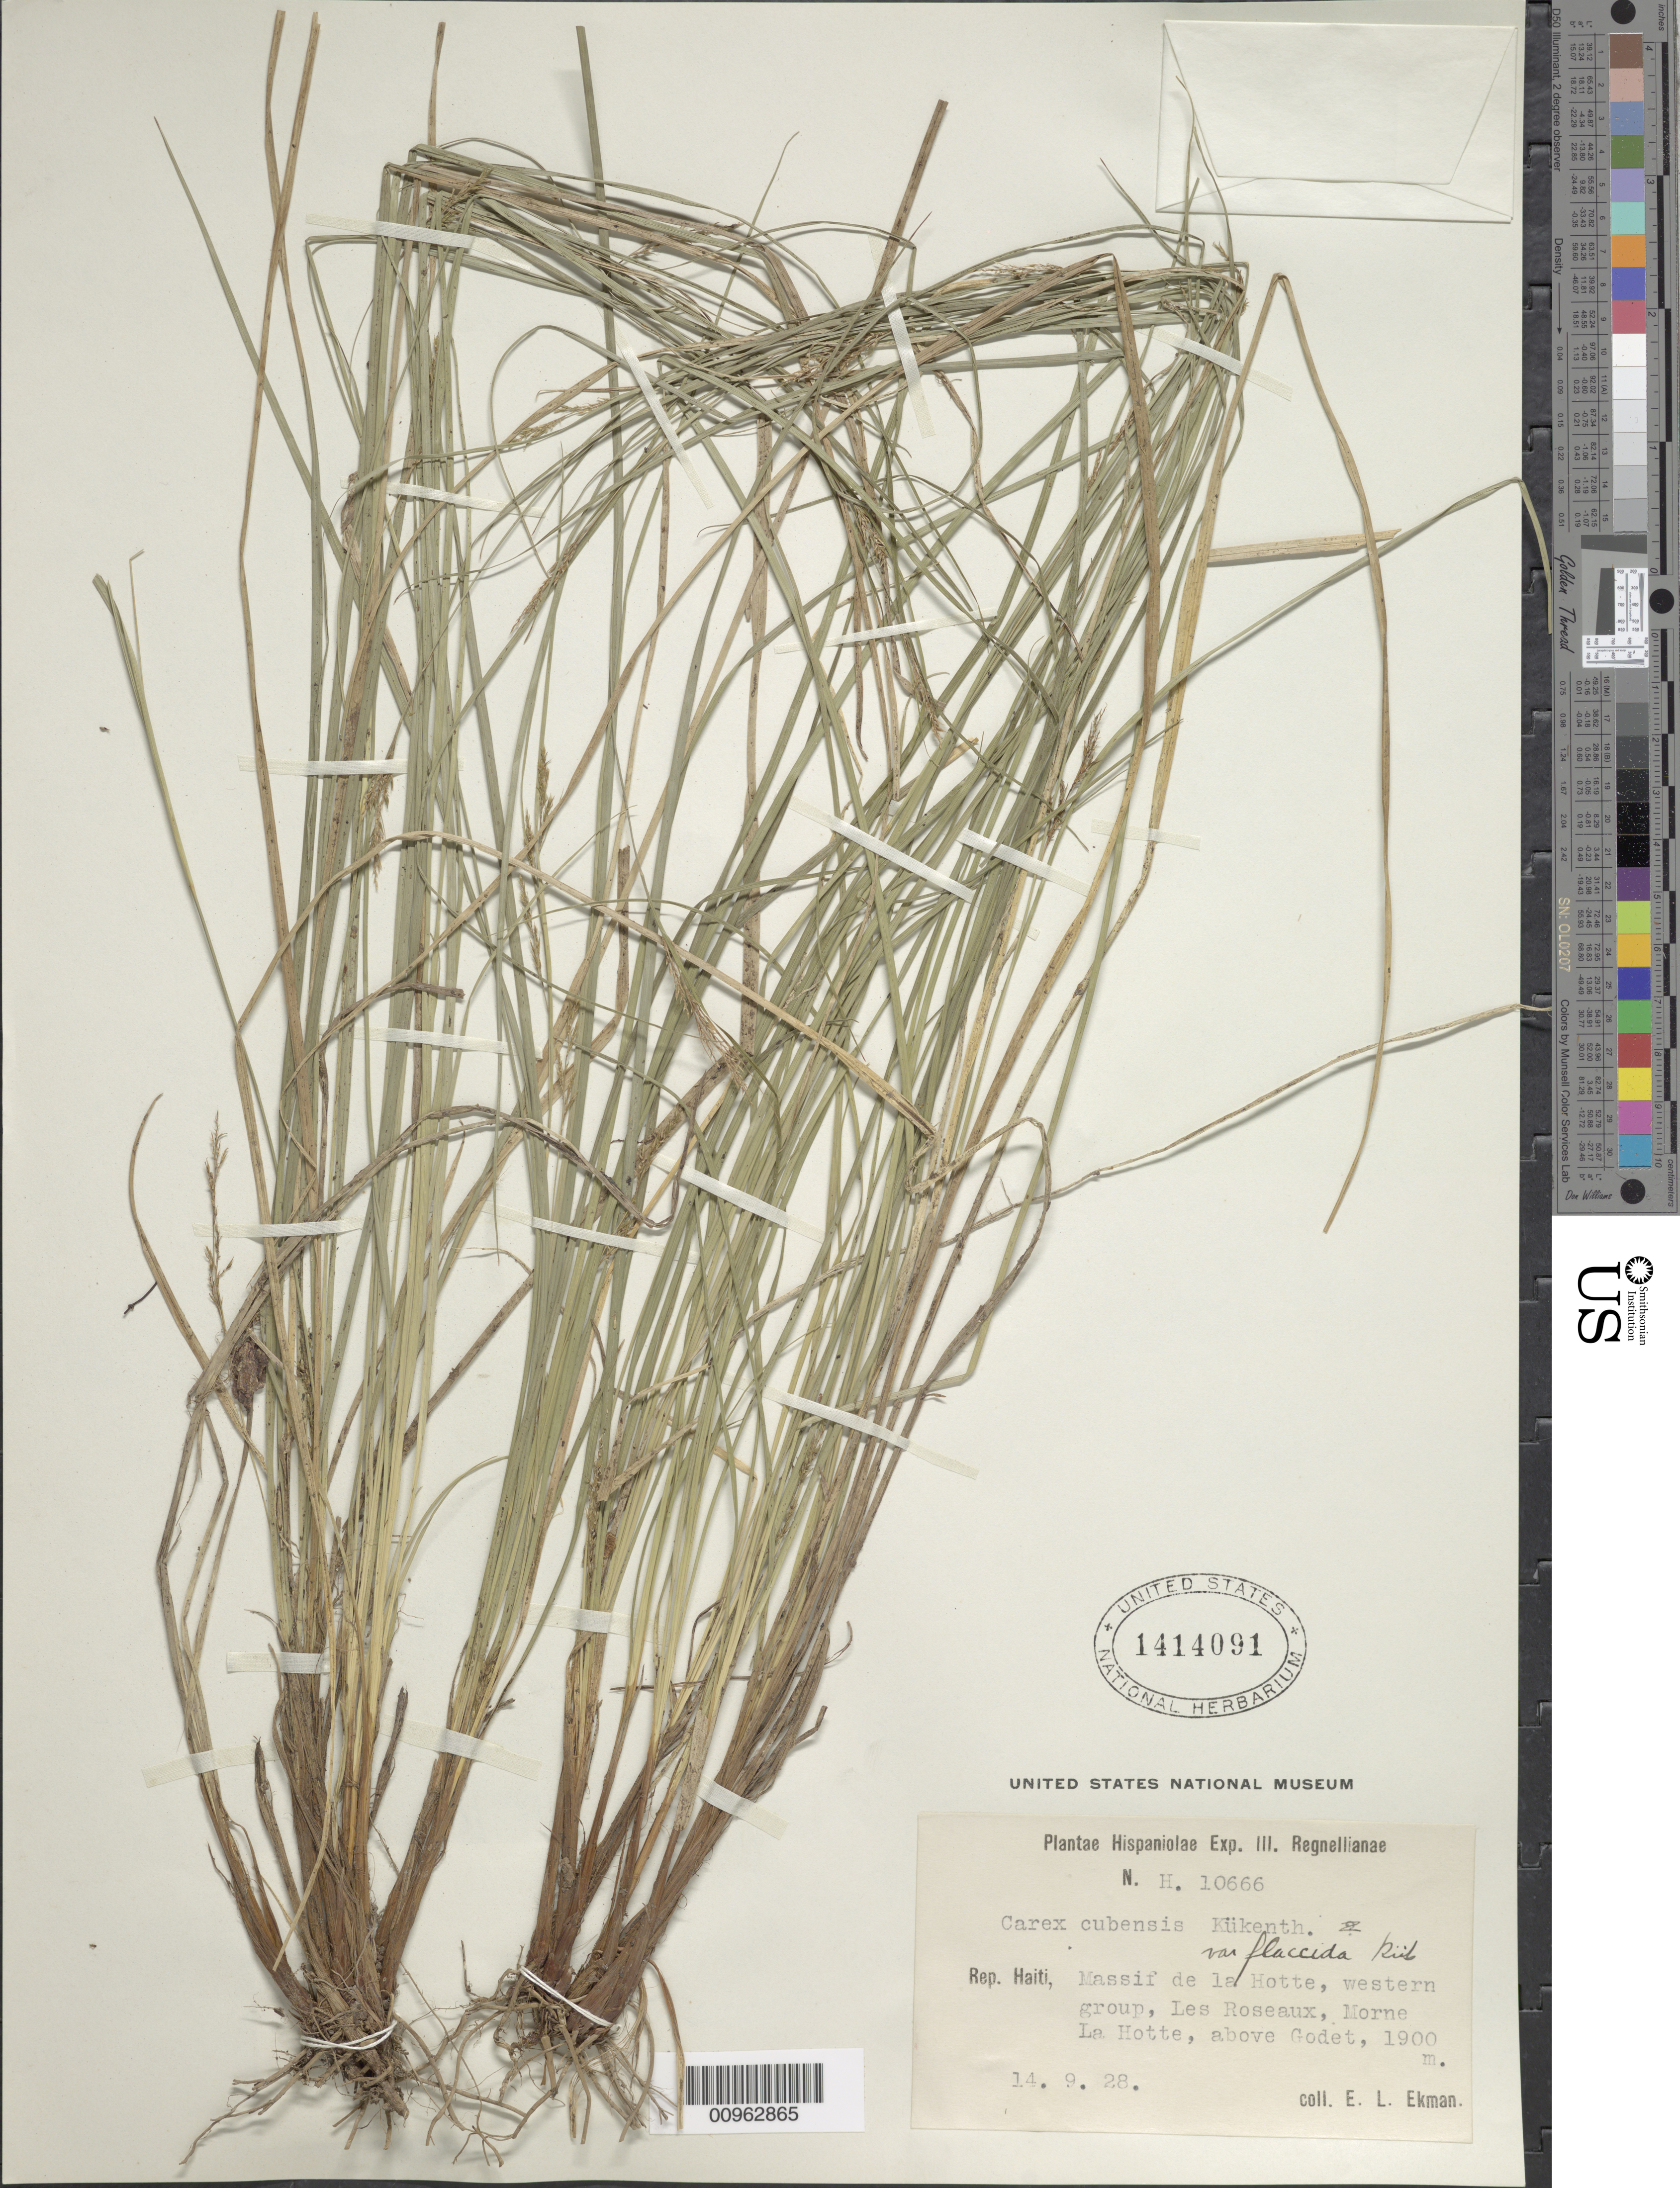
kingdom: Plantae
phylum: Tracheophyta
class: Liliopsida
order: Poales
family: Cyperaceae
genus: Carex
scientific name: Carex cubensis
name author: Kük.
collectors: E. L. Ekman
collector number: H 10666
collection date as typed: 14 Sep 1928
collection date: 1928-09-14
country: Haiti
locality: Massif de la Hotte, western group, Les Roseaux, Morne La Hotte, above Godet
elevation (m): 1900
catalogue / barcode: US 1414091